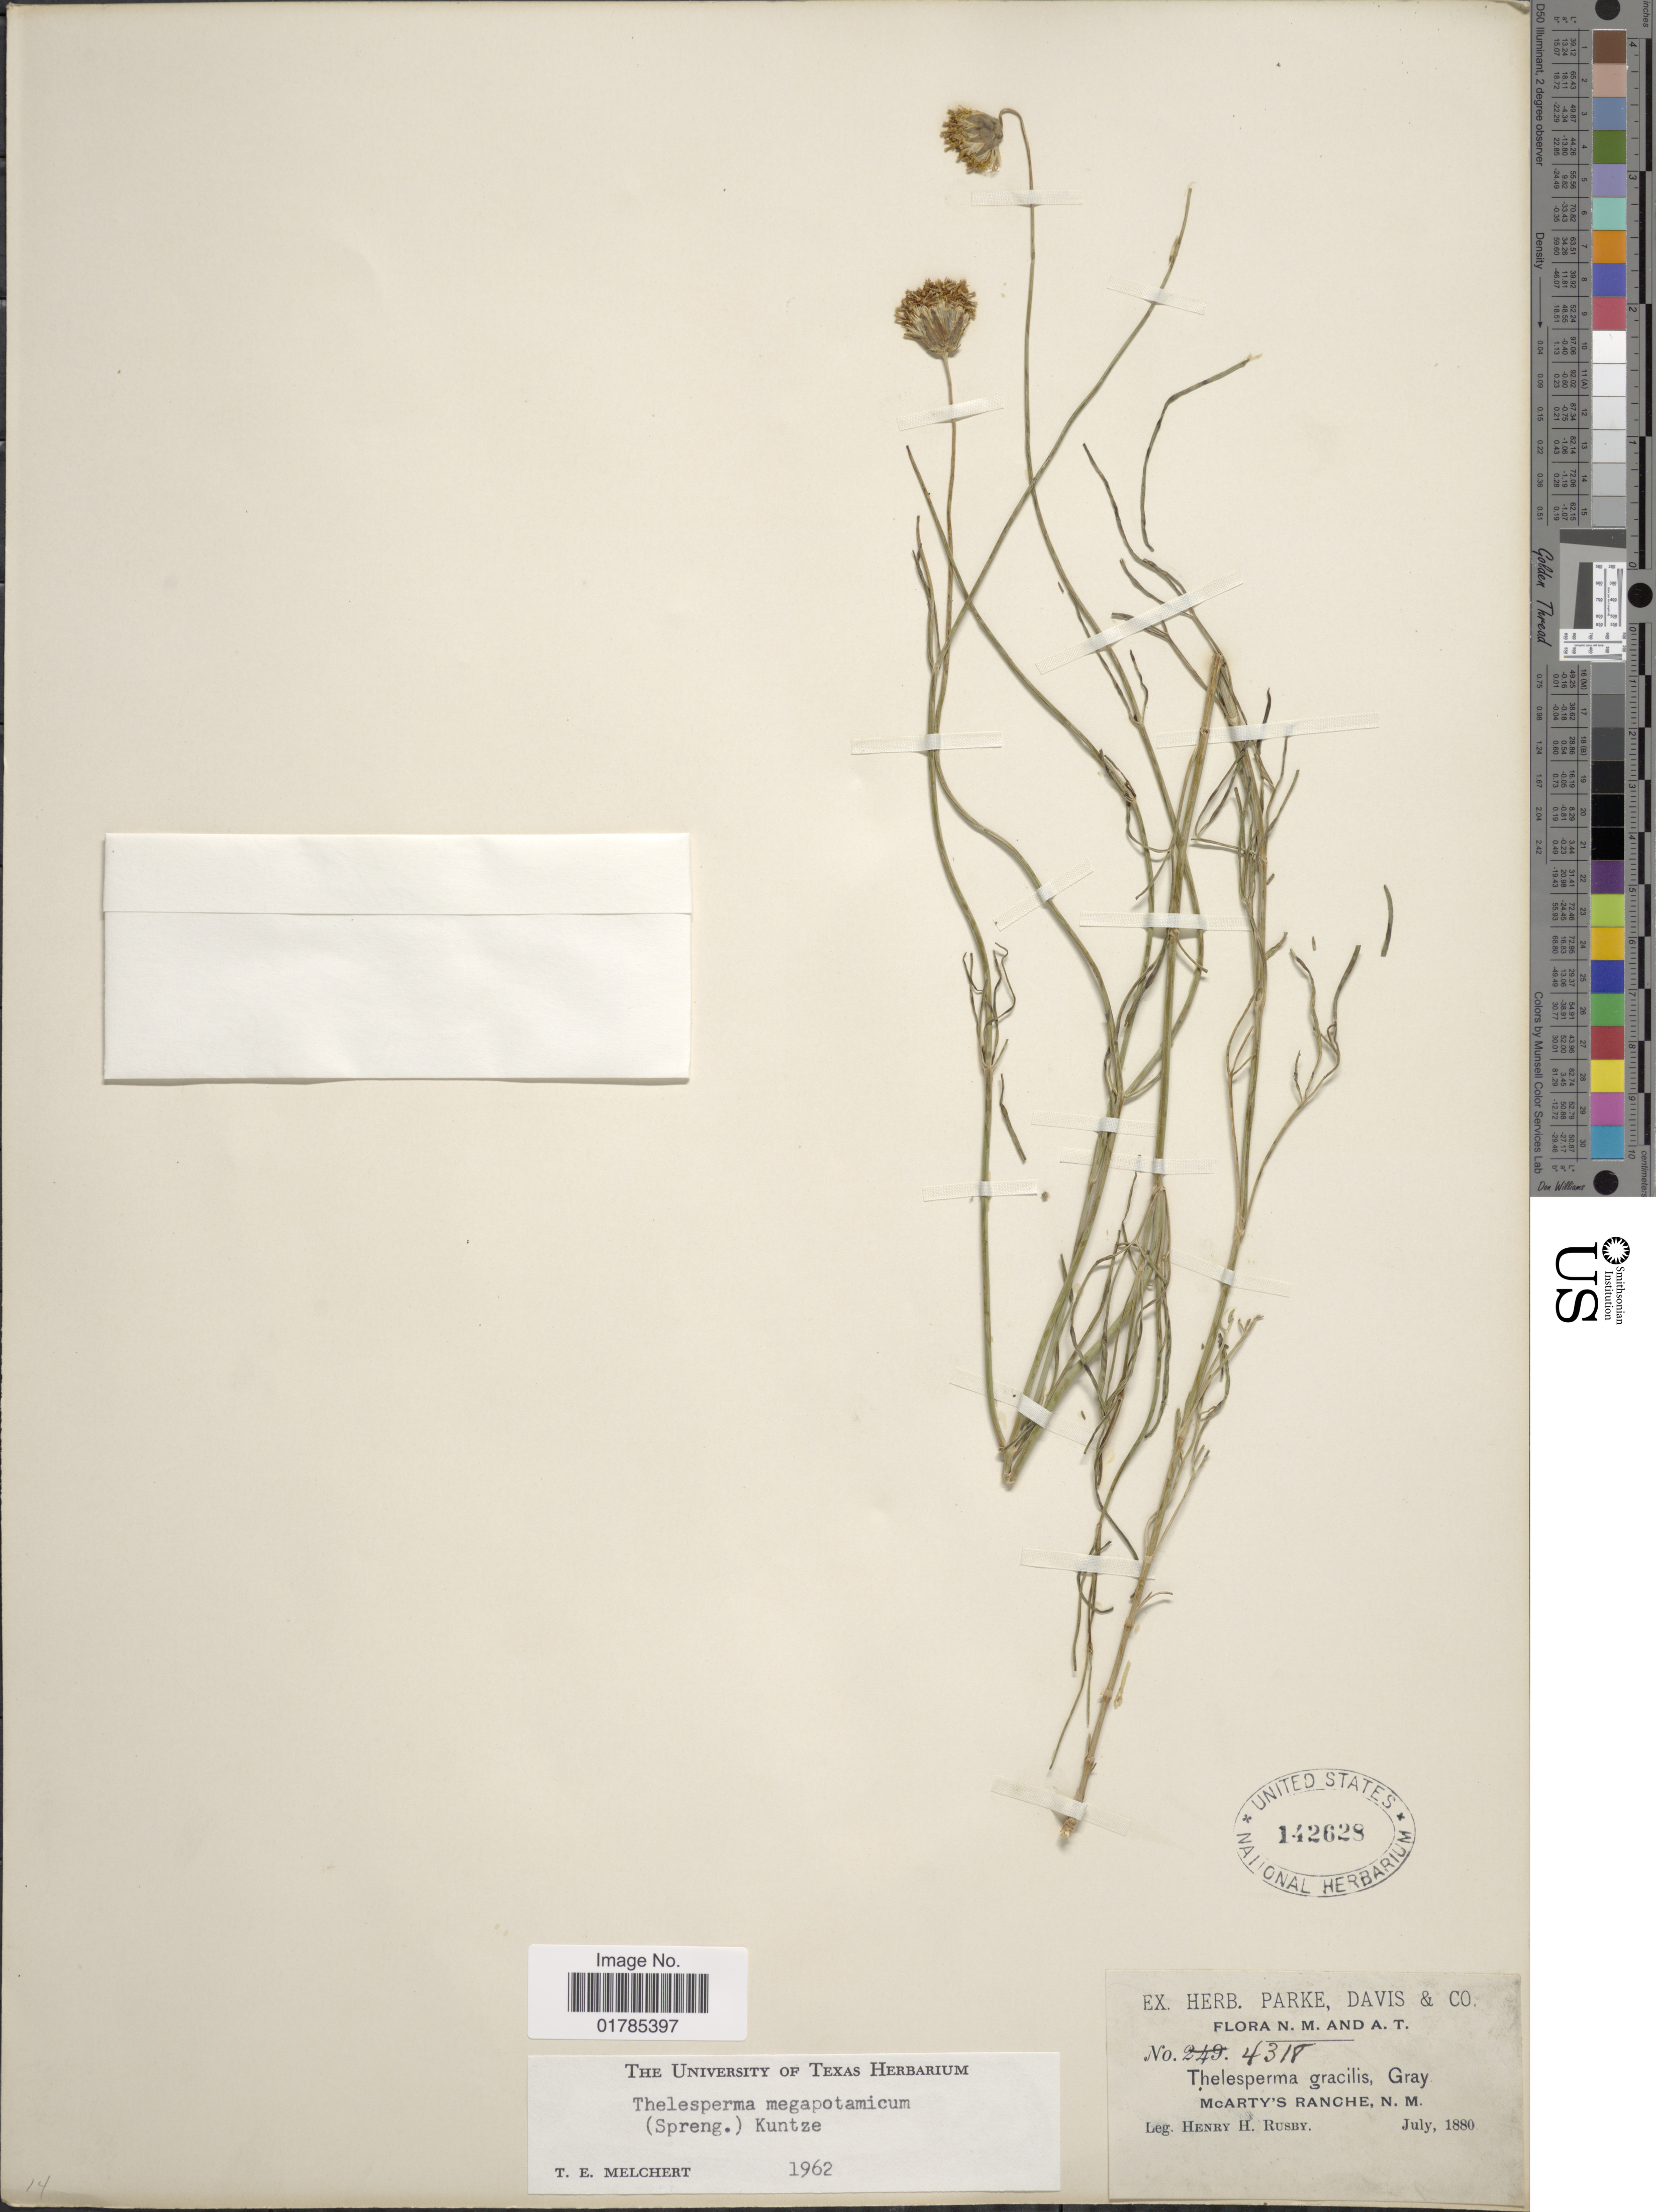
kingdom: Plantae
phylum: Tracheophyta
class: Magnoliopsida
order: Asterales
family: Asteraceae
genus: Thelesperma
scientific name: Thelesperma megapotamicum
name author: (Spreng.) Herter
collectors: H. H. Rusby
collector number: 4318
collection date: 1880-07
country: United States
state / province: New Mexico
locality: McArty's Ranche, N.M.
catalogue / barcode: US 142628